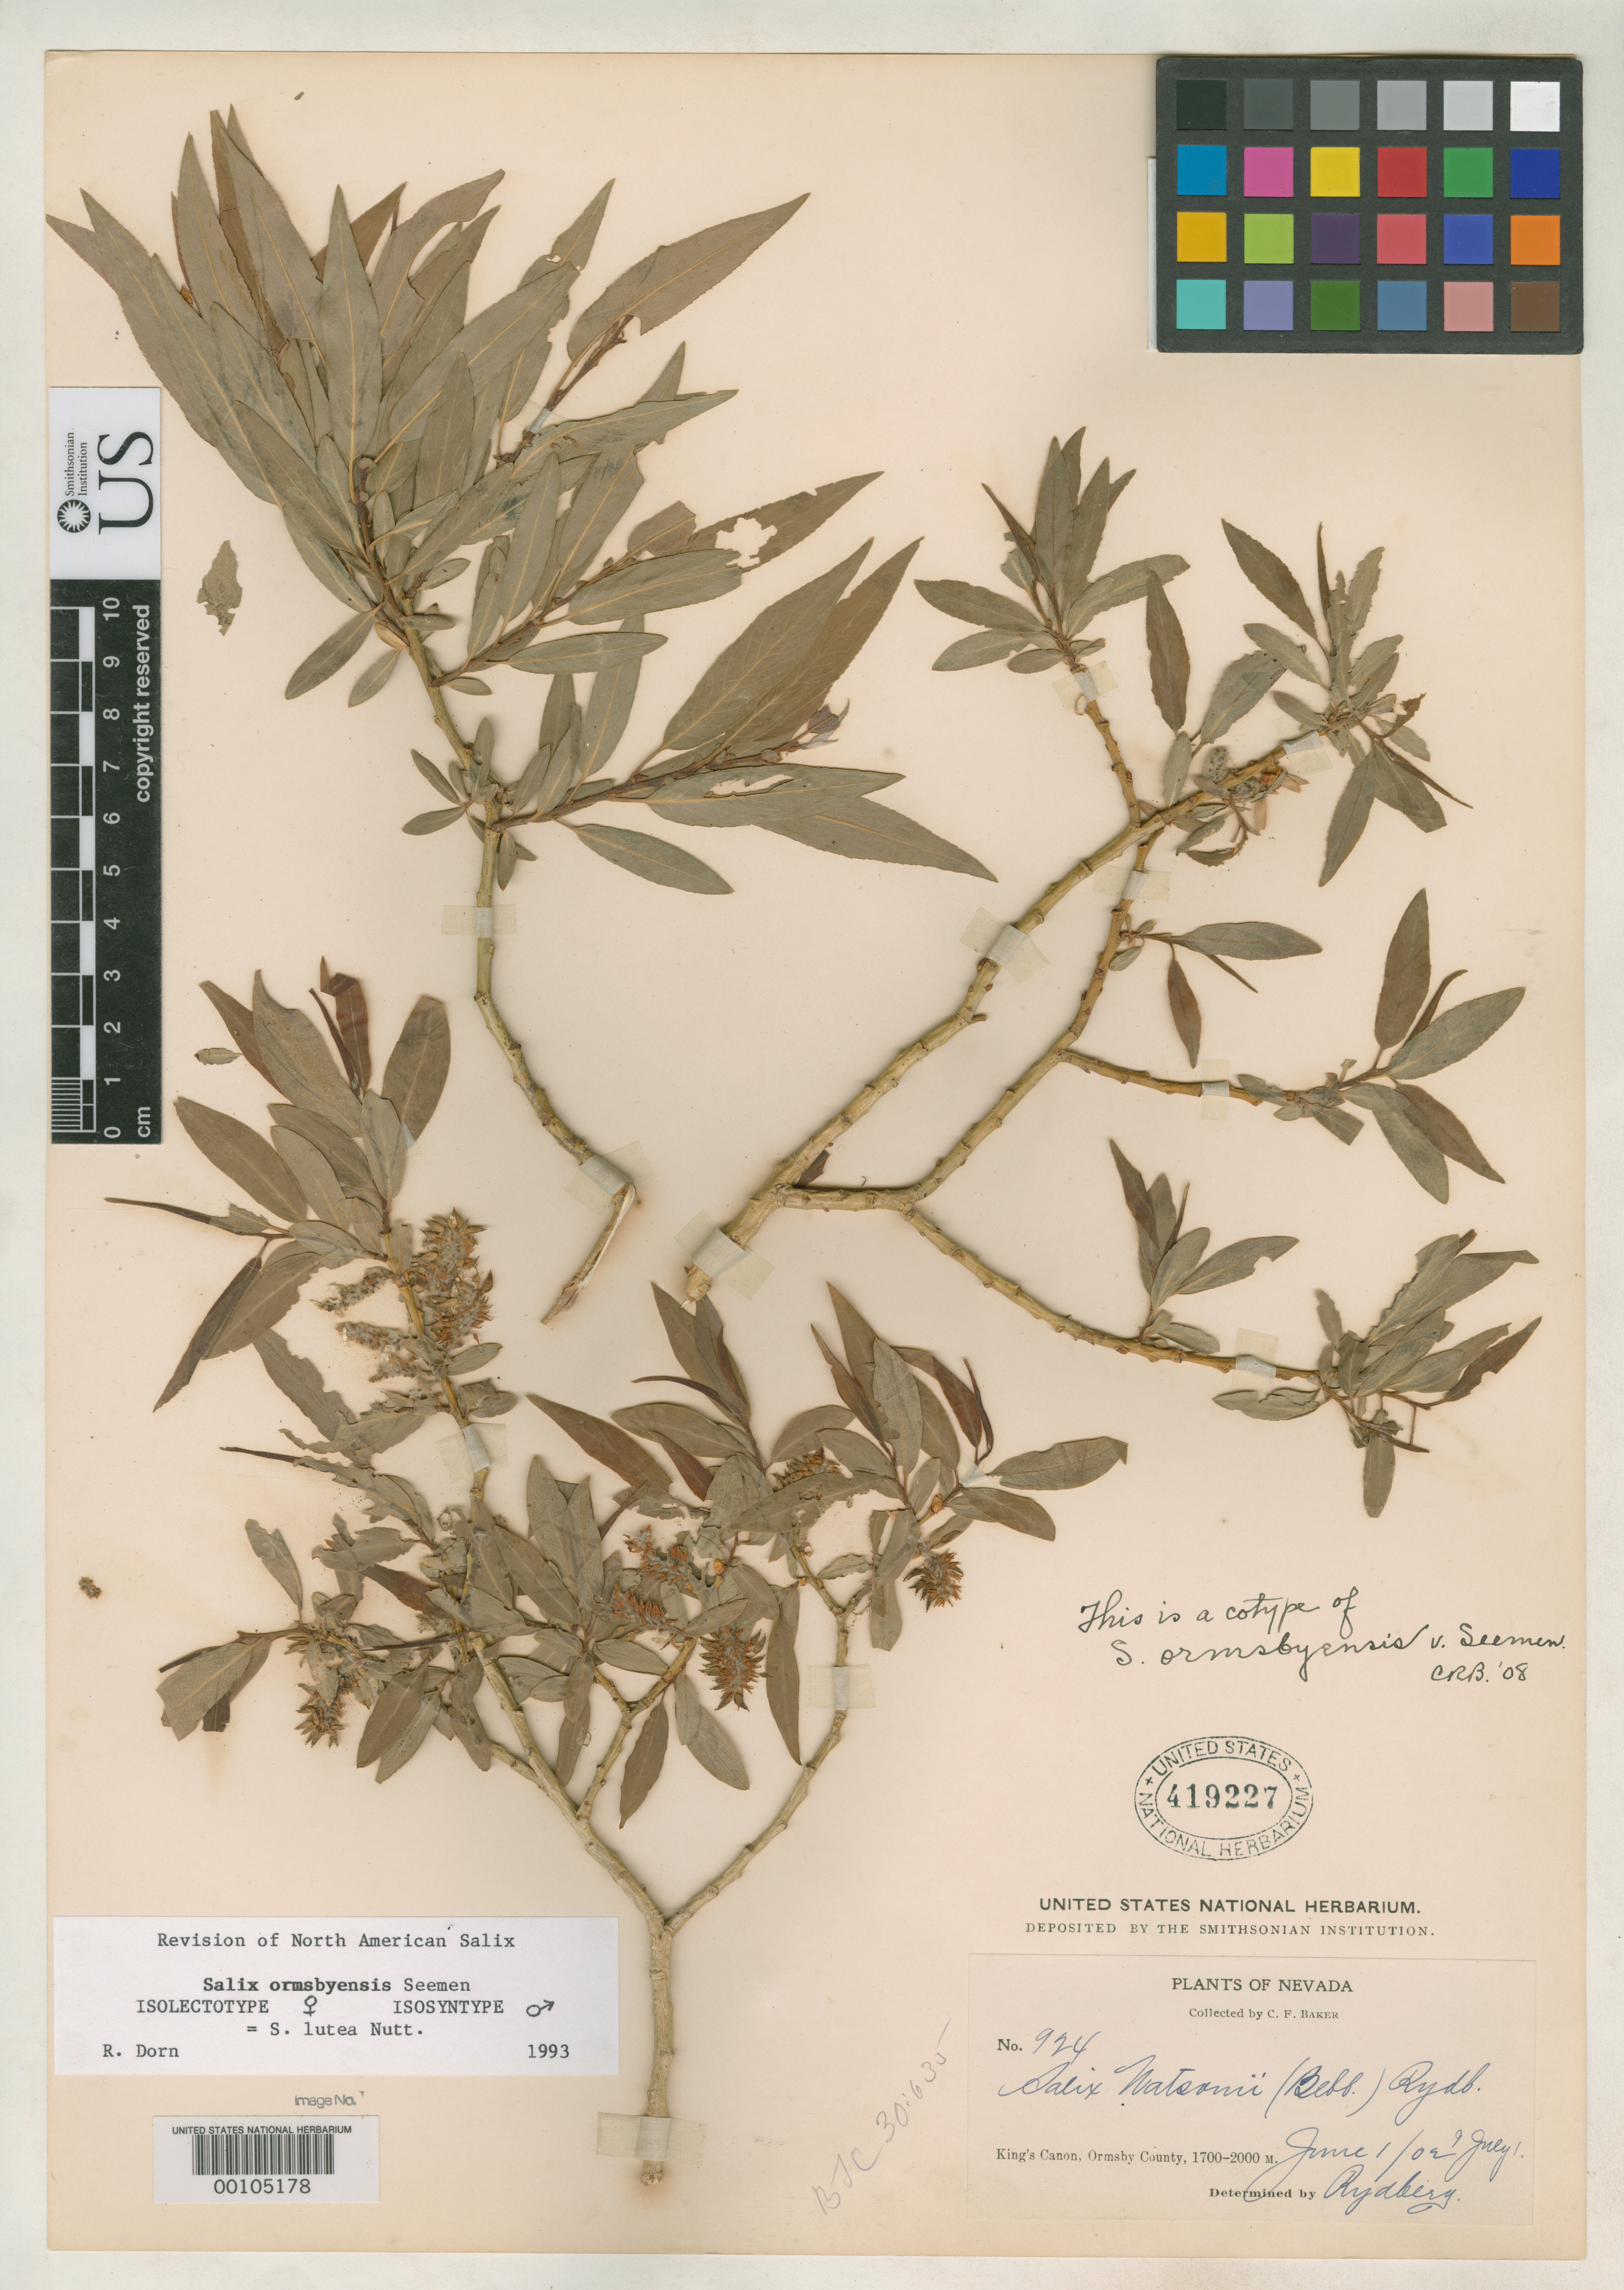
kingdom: Plantae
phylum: Tracheophyta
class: Magnoliopsida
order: Malpighiales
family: Salicaceae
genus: Salix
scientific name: Salix ormsbyensis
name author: Seemen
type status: Isotype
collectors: C. F. Baker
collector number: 924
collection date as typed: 01 Jun 1902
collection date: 1902-06-01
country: United States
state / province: Nevada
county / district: Ormsby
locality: King's Canyon.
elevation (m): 1700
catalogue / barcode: US 419227